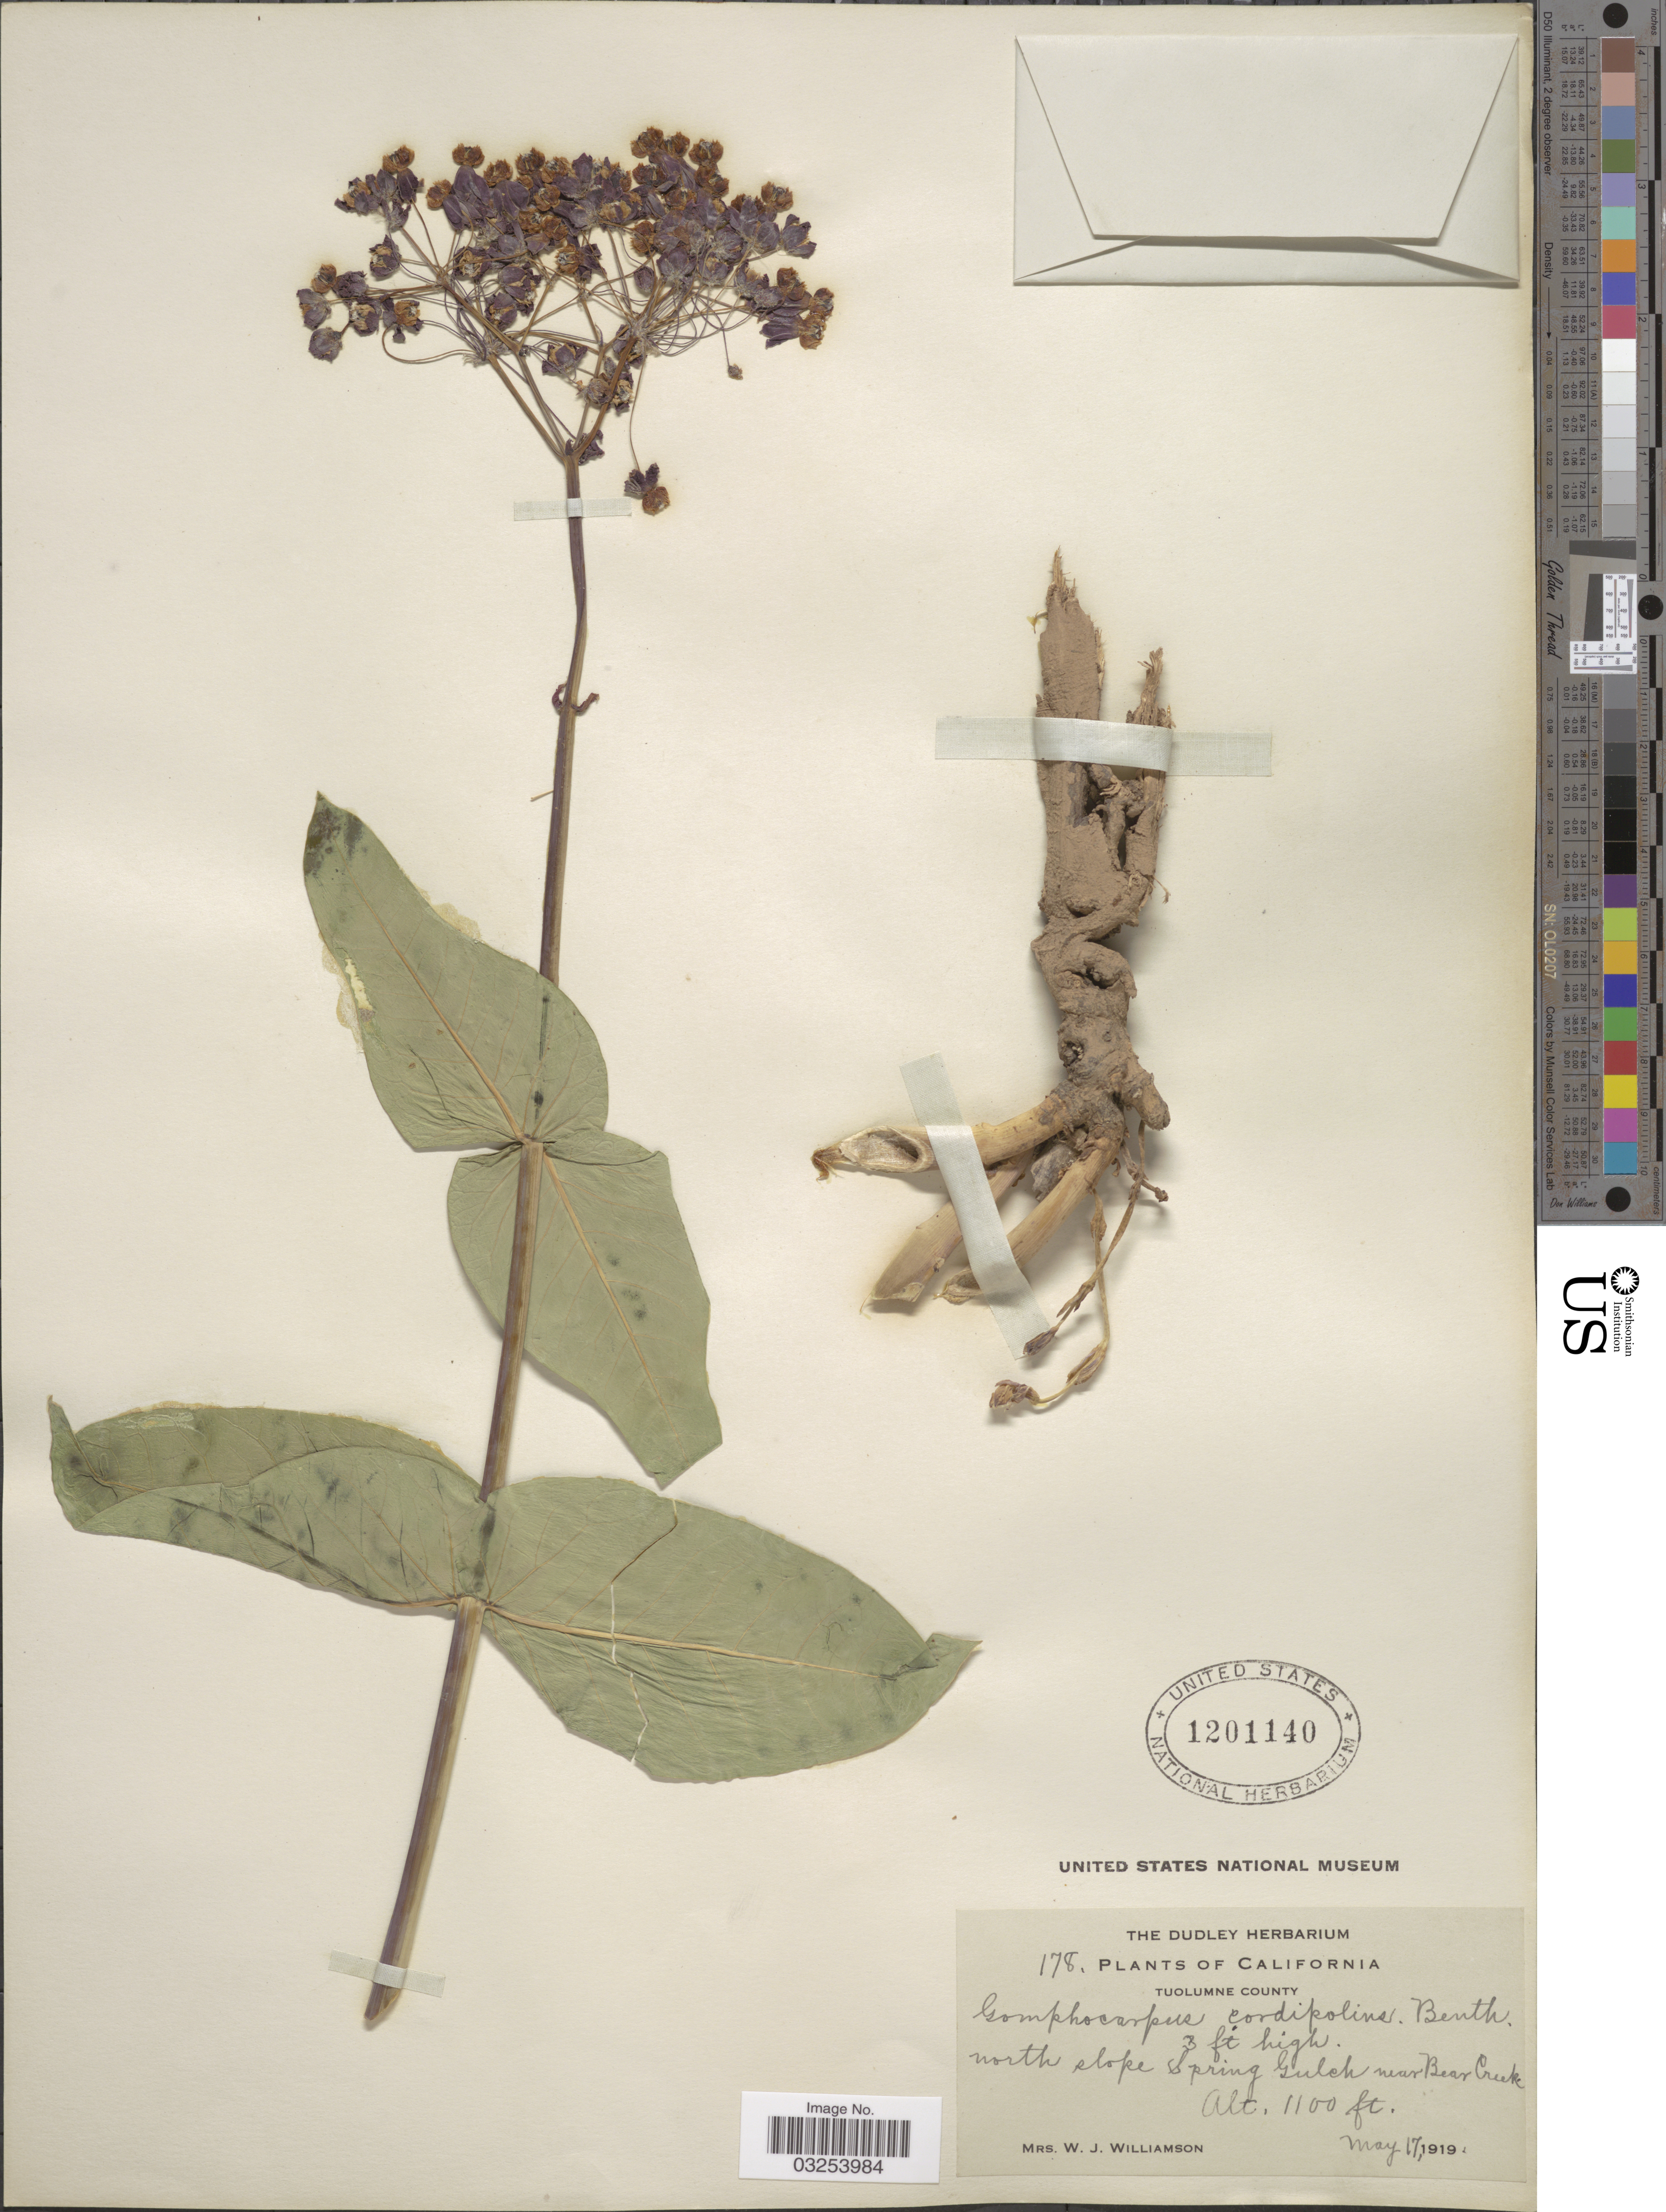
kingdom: Plantae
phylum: Tracheophyta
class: Magnoliopsida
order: Gentianales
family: Apocynaceae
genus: Asclepias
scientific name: Asclepias cordifolia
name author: (Benth.) Jeps.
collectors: W. Williamson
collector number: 178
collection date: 1919-05-17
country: United States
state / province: California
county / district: Tuolumne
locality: Tuolumne County. North slope Spring Gulch near Bear Creek.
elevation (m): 335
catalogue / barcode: US 1201140